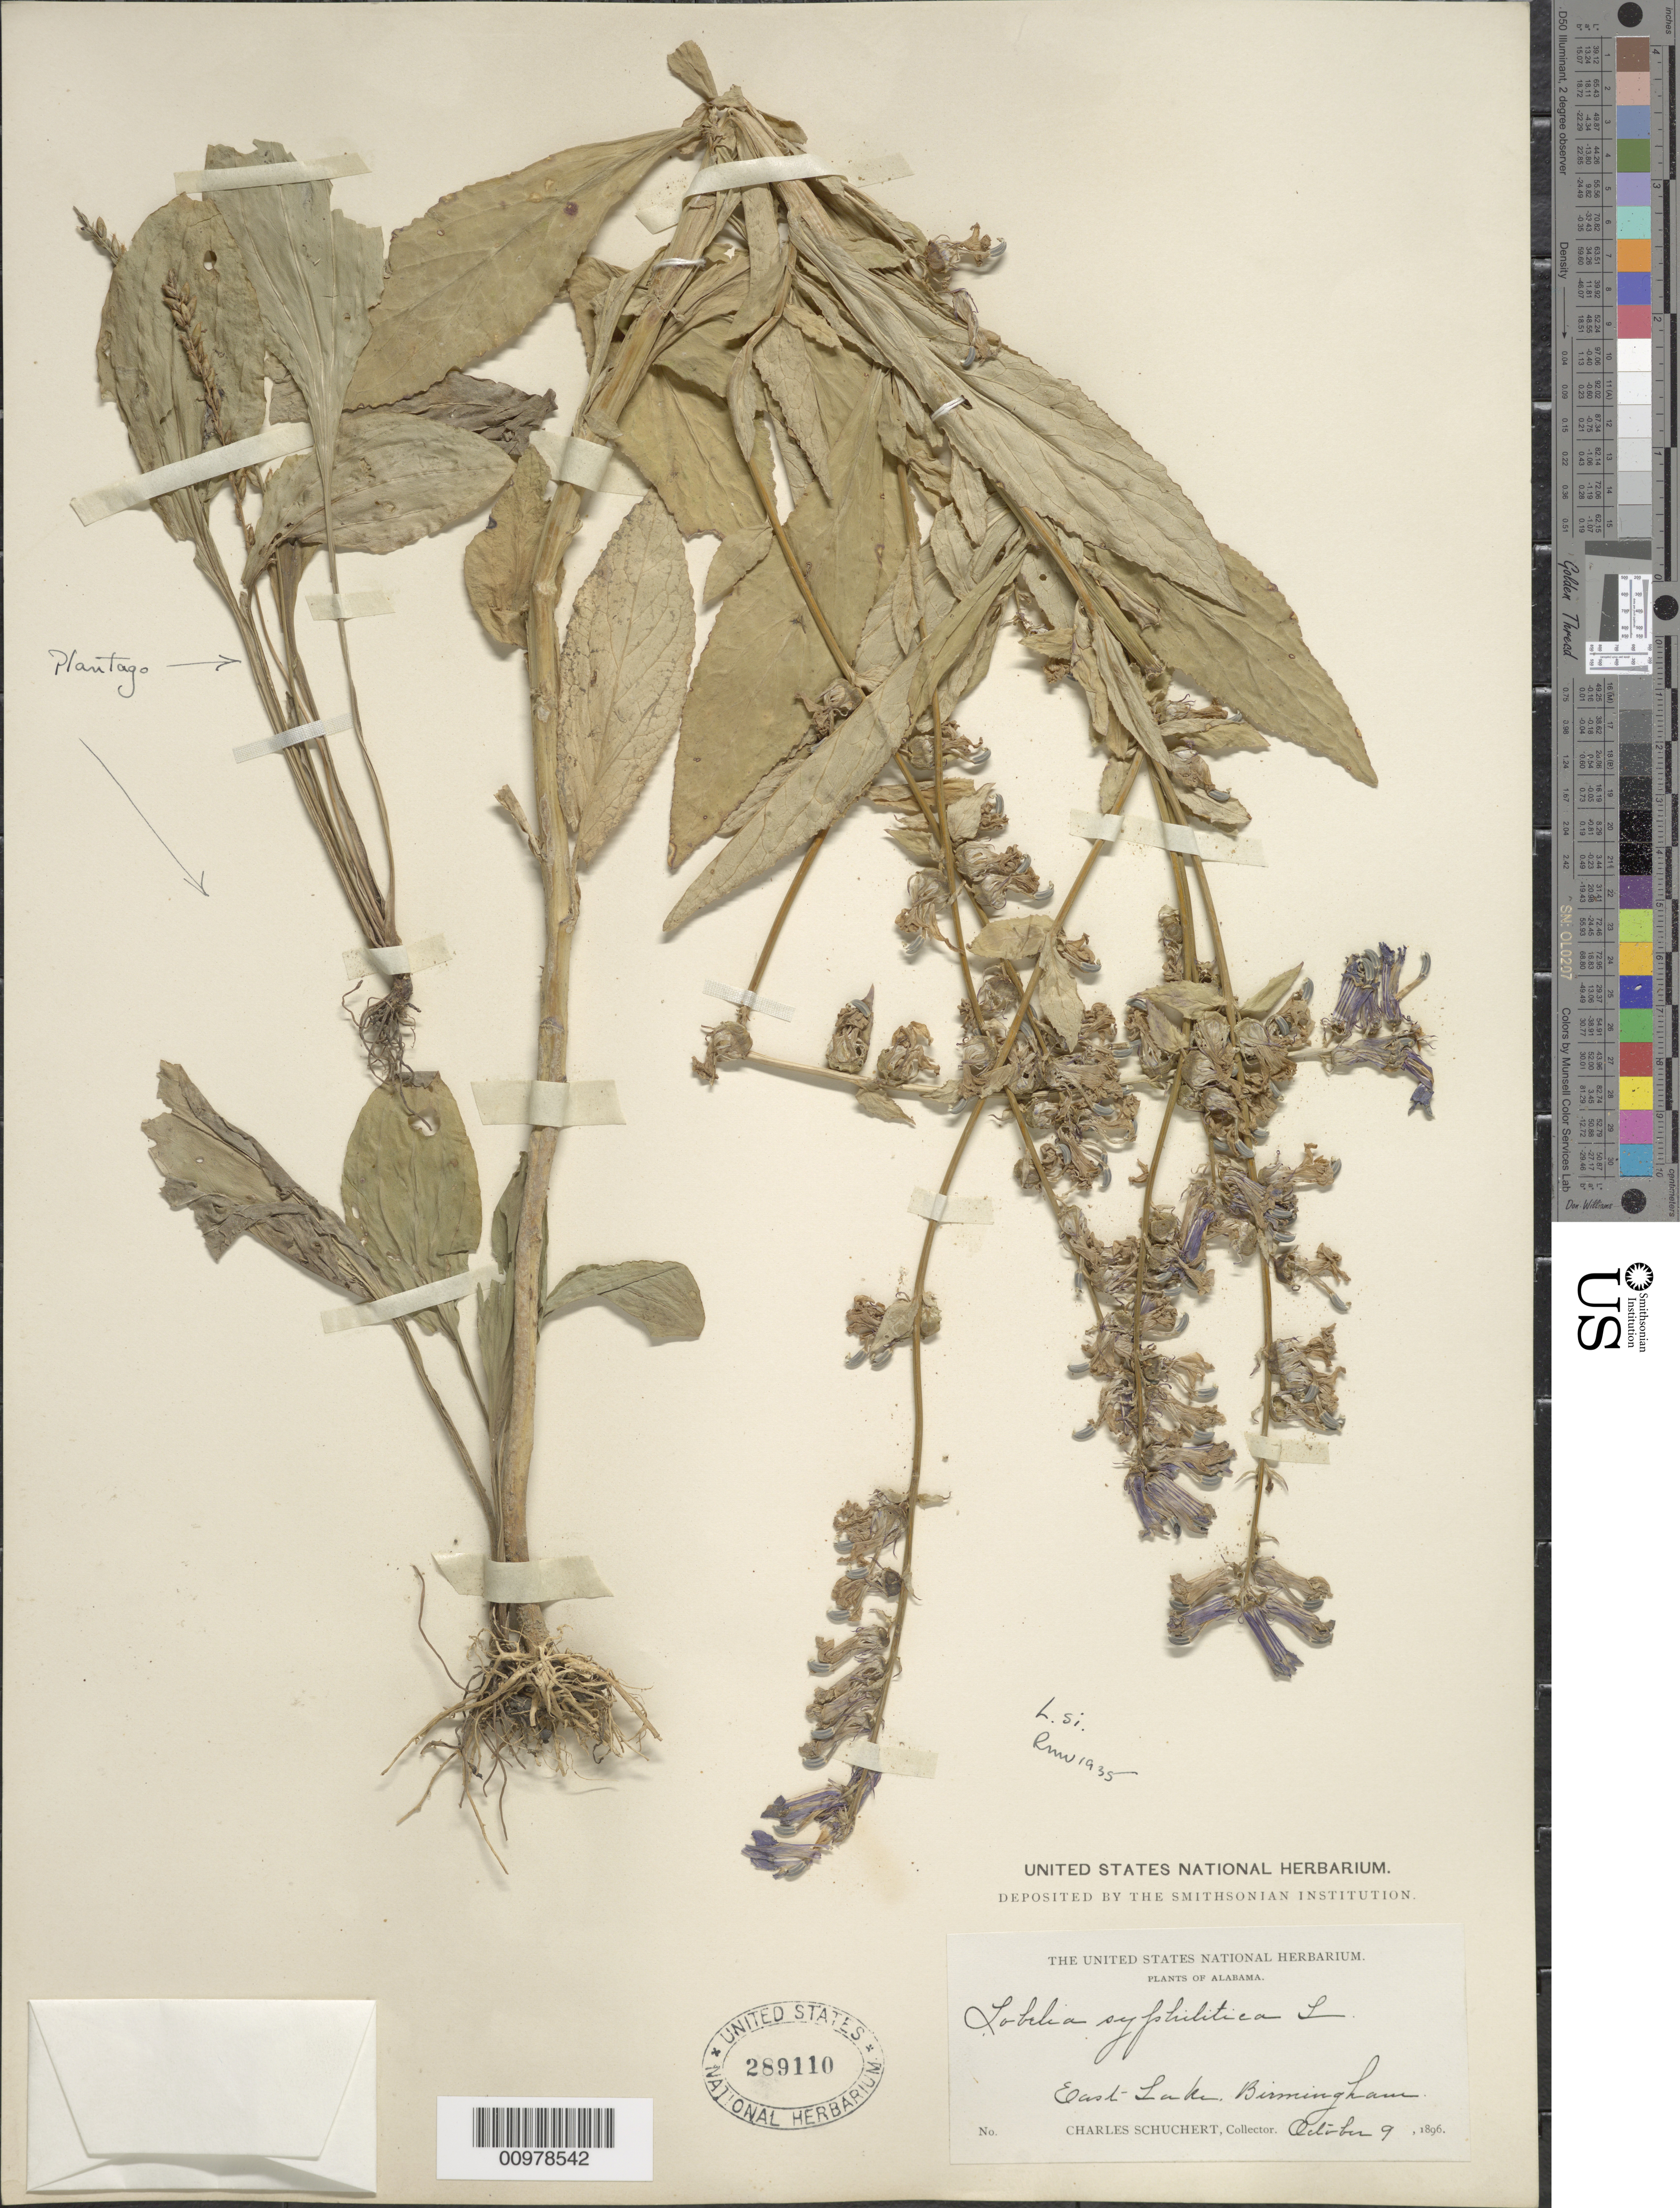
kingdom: Plantae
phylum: Tracheophyta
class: Magnoliopsida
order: Asterales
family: Campanulaceae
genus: Lobelia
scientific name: Lobelia siphilitica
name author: L.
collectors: C. Schuchert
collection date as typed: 09 Oct 1896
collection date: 1896-10-09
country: United States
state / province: Alabama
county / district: Jefferson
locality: East lake, Birmingham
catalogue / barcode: US 289110